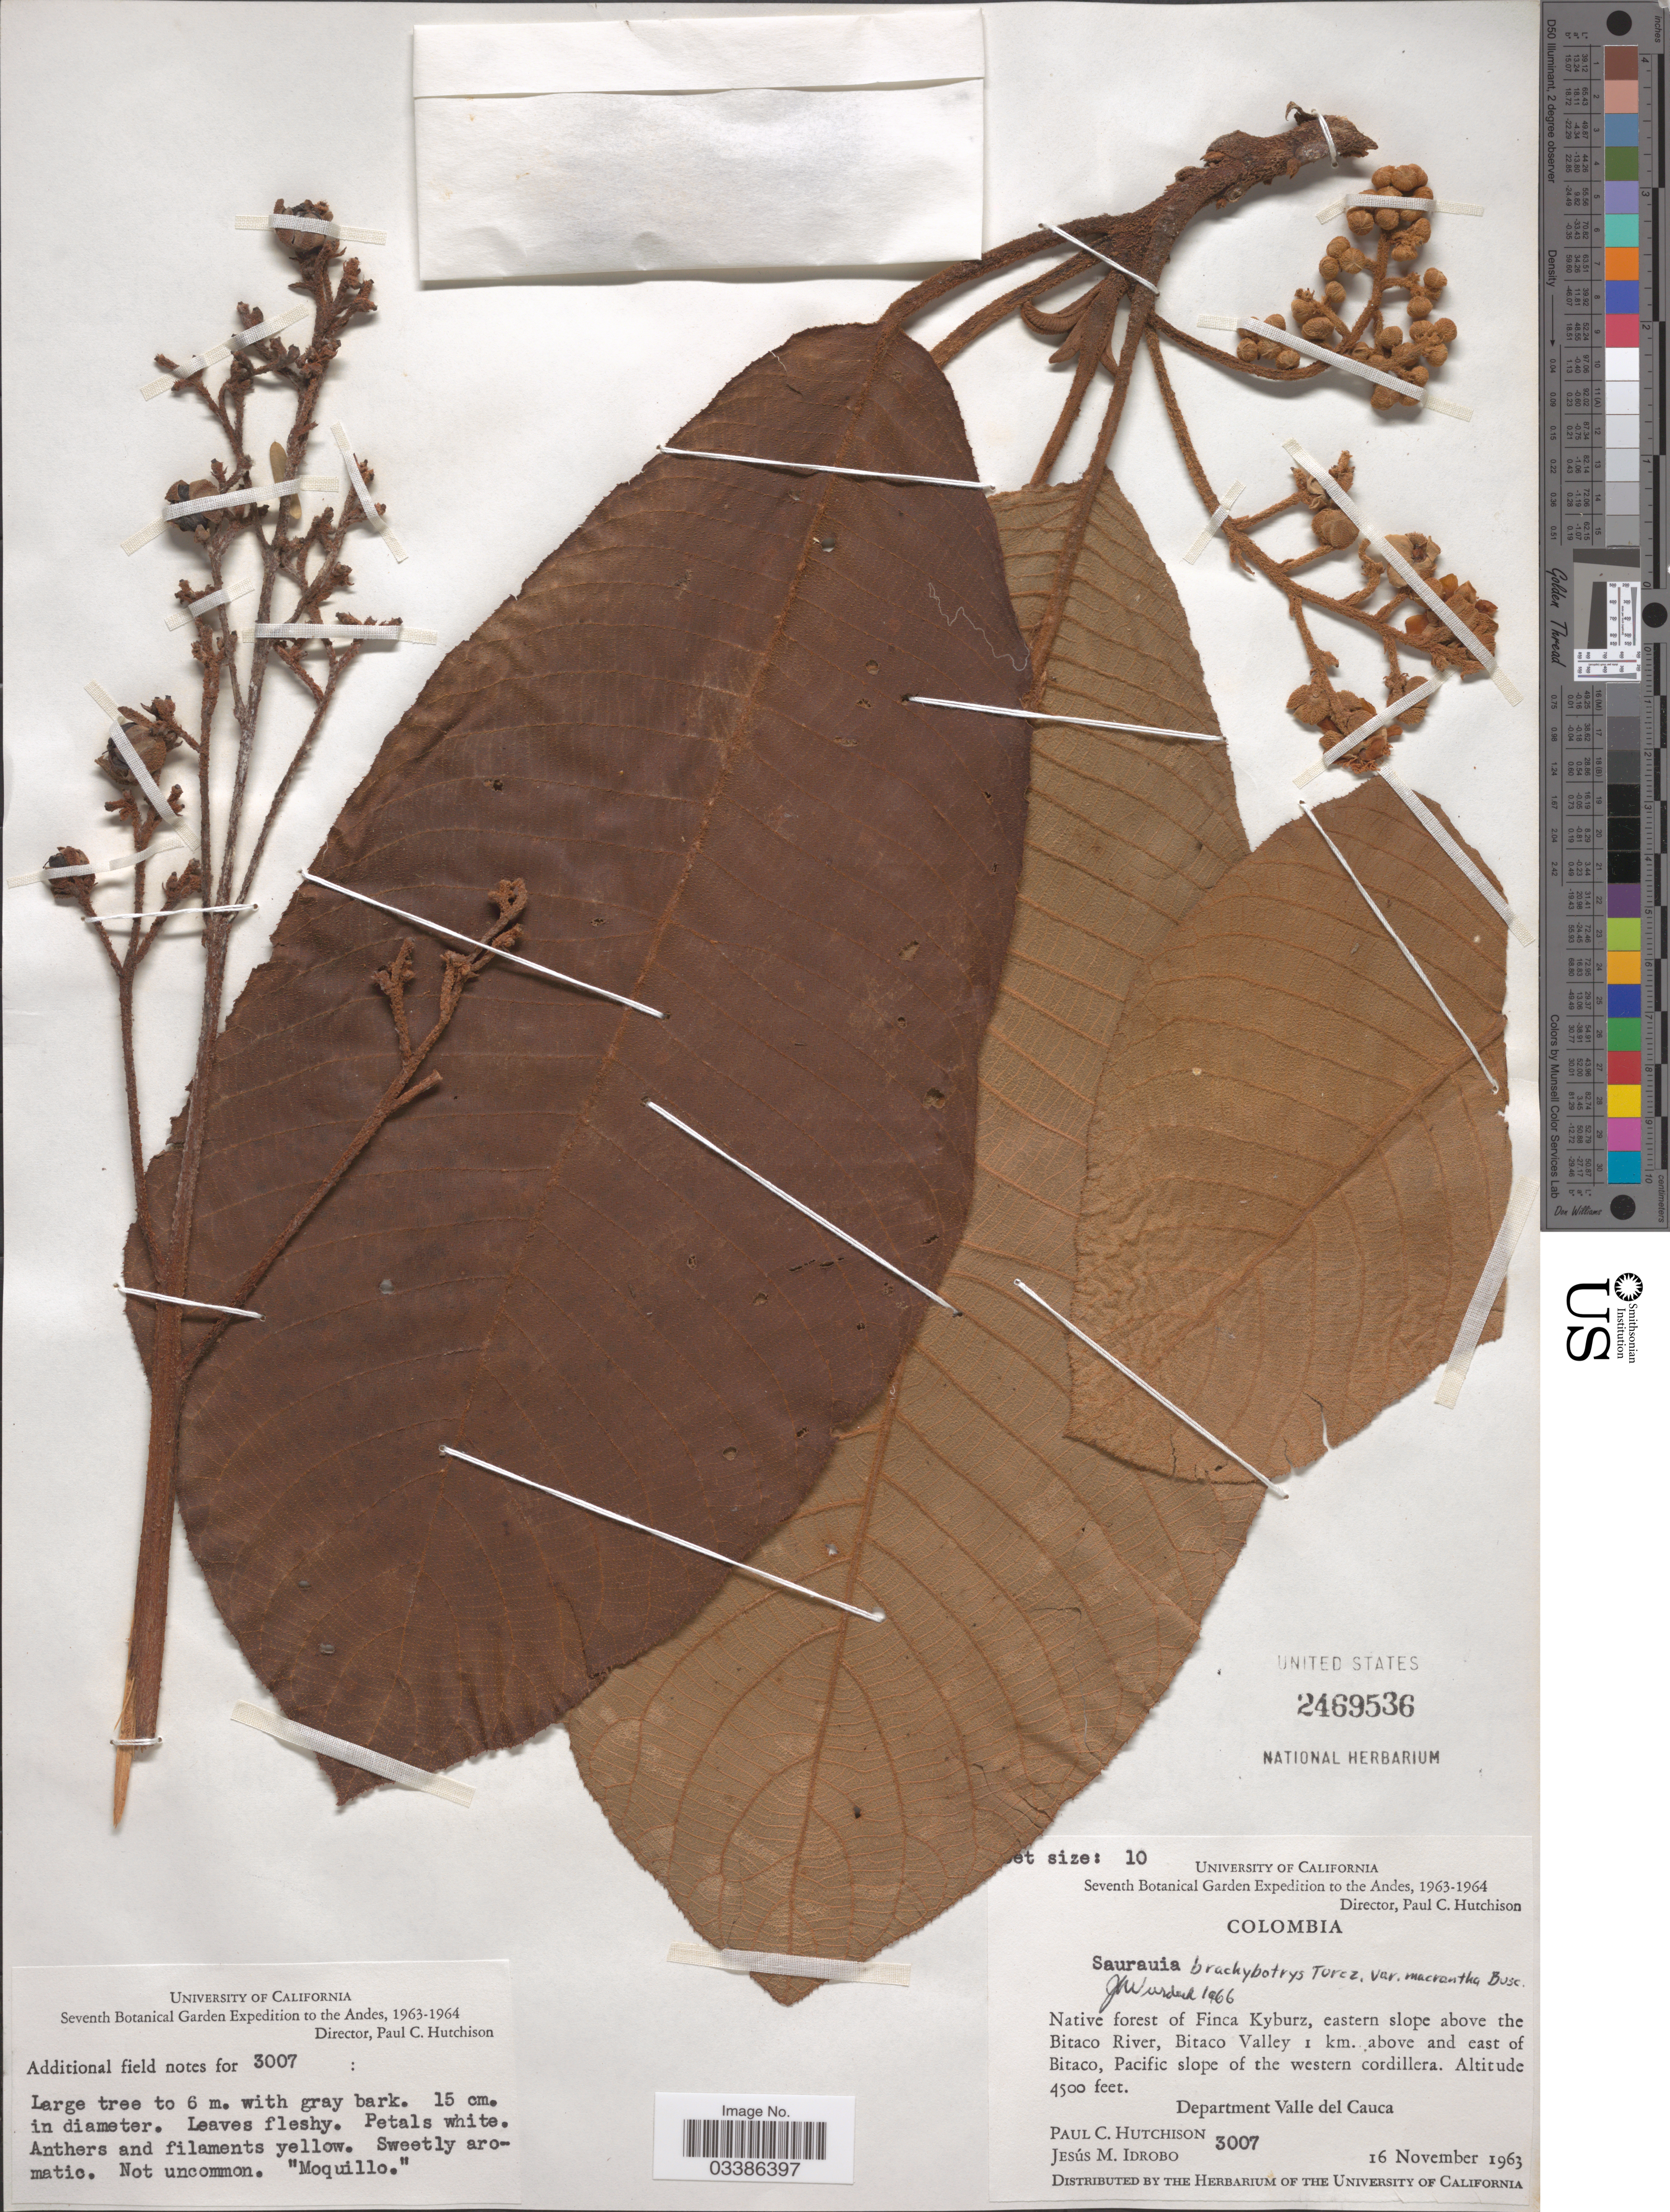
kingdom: Plantae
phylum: Tracheophyta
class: Magnoliopsida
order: Ericales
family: Actinidiaceae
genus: Saurauia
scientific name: Saurauia brachybotrys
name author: Turcz.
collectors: P. C. Hutchison & J. M. Idrobo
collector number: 3007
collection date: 1963-11-16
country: Colombia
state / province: Valle del Cauca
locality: Andes. Native forest of Finca Kyburz, eastern slope above the Bitaco River, Bitaco Valley 1 km. above and east of Bitaco, Pacific slope of the western cordillera. Department Valle del Cauca.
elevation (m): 1372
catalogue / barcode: US 2469536